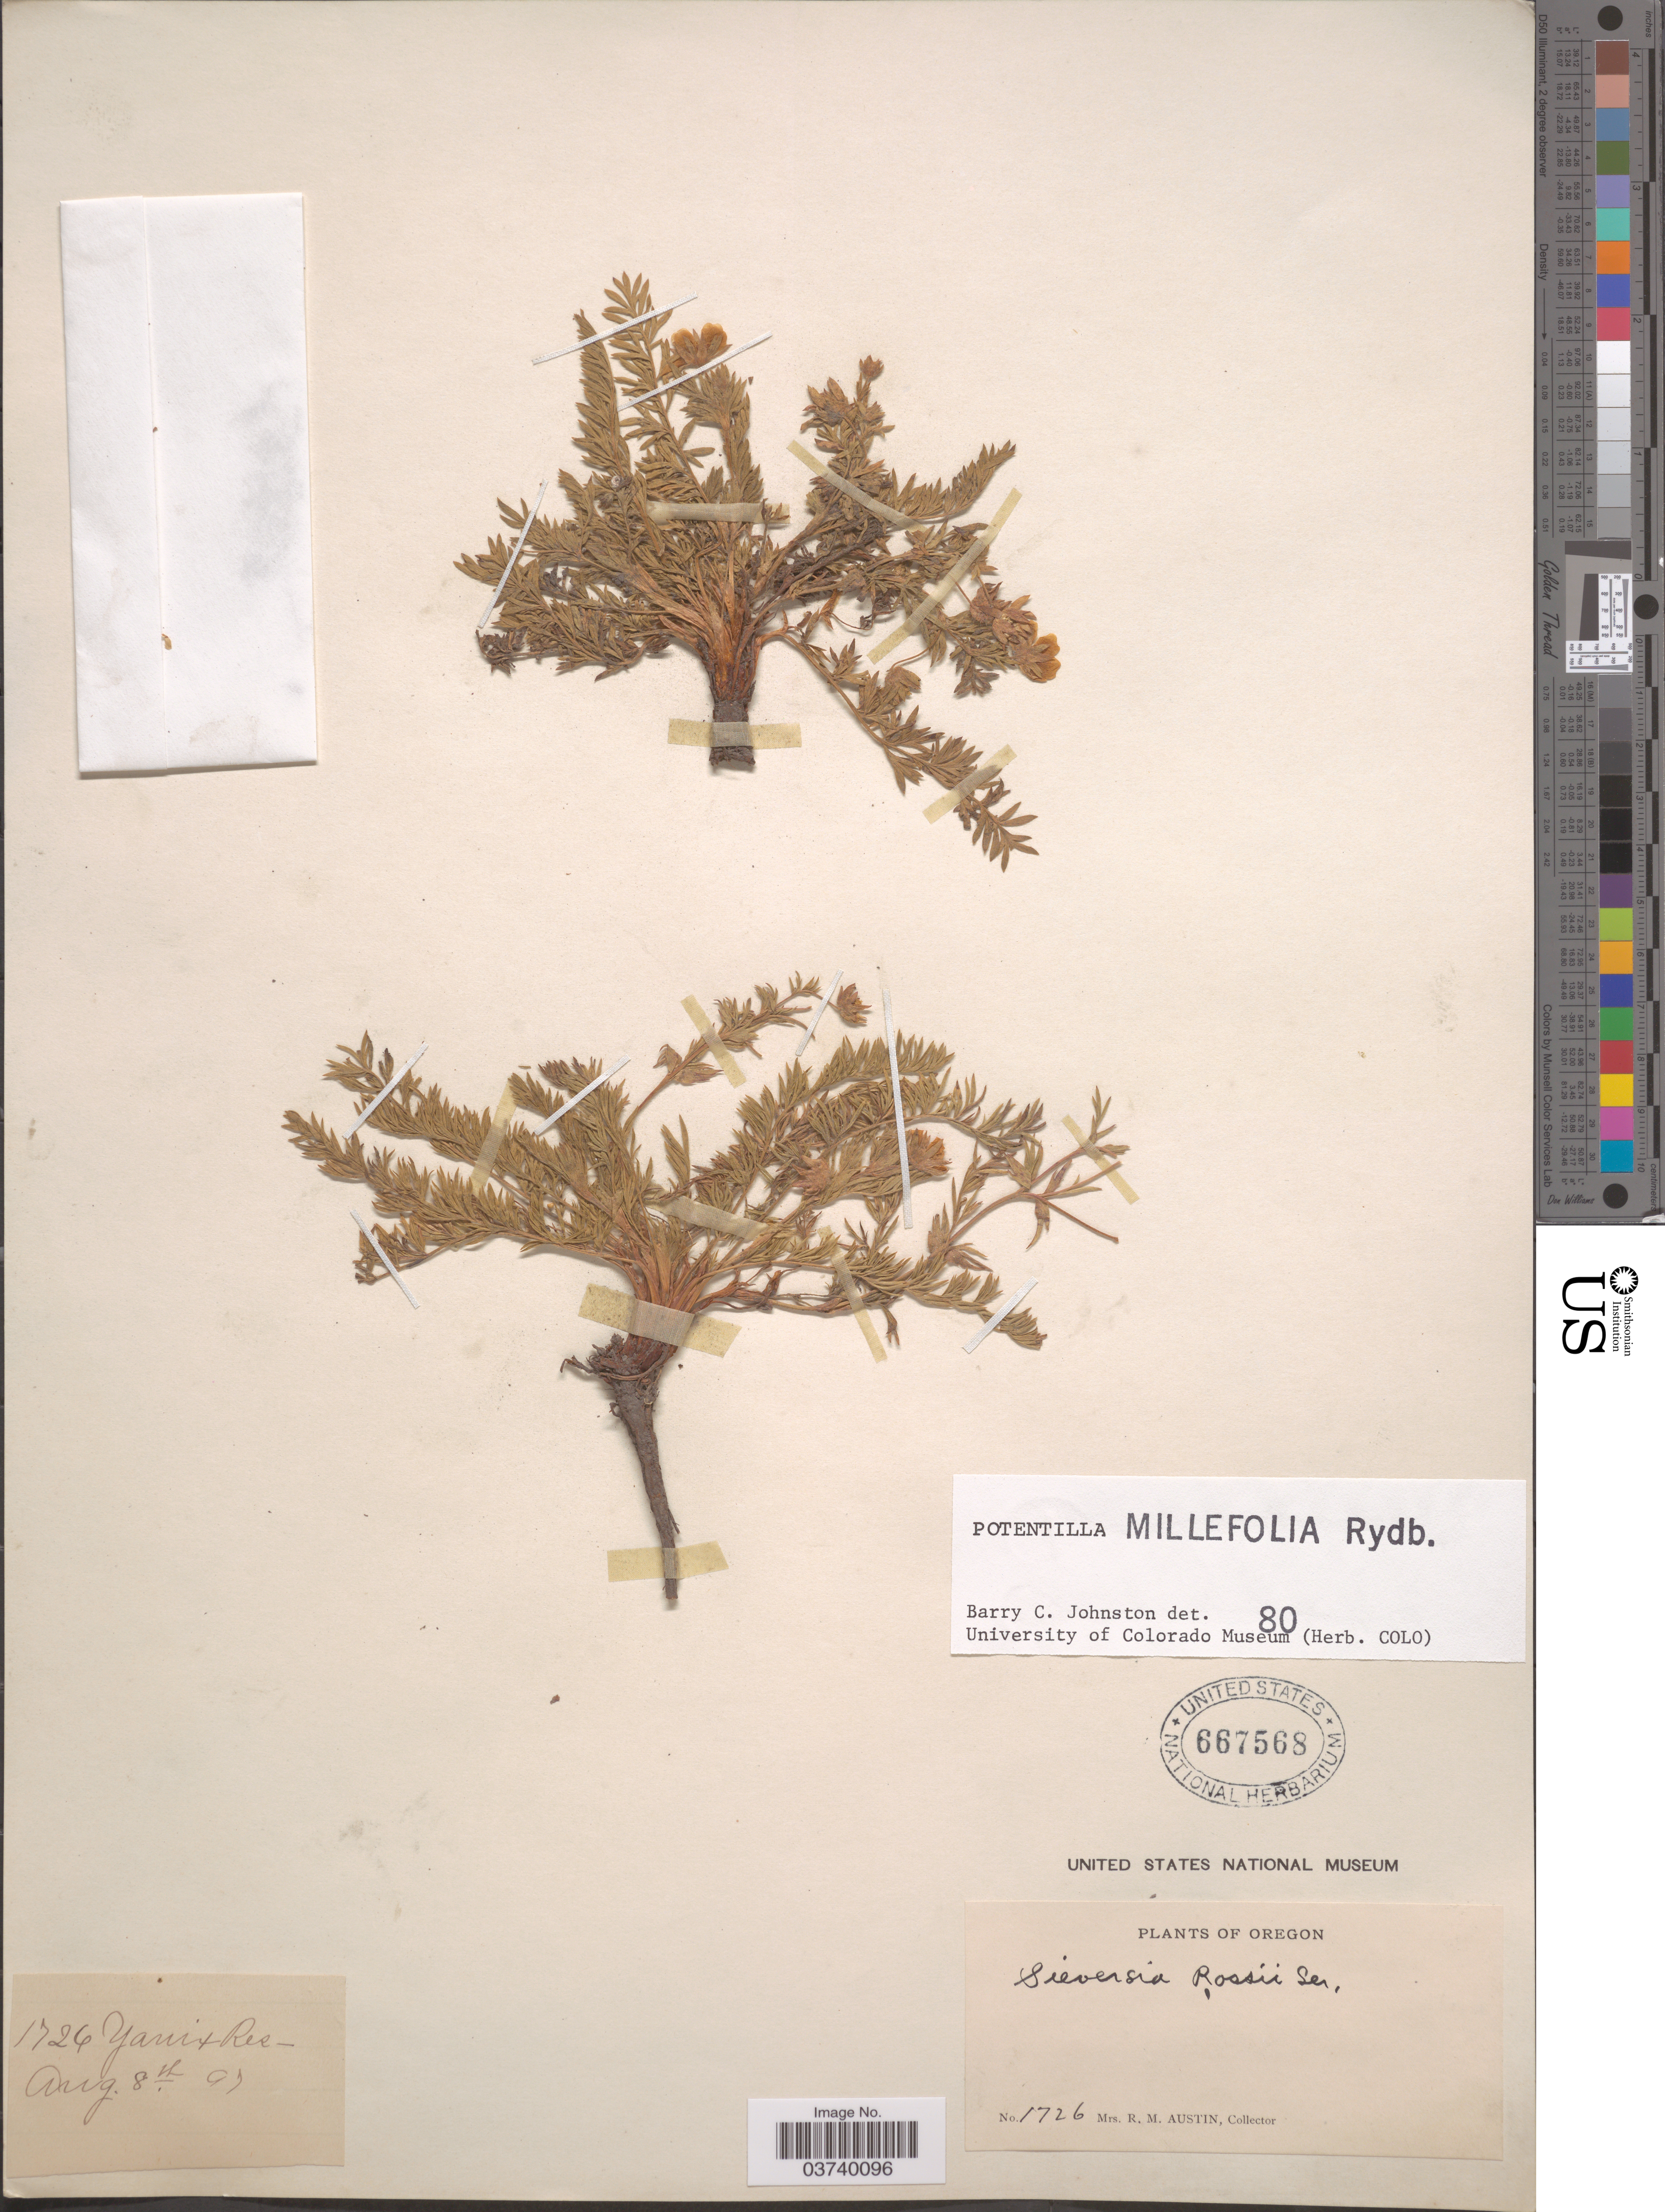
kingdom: Plantae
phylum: Tracheophyta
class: Magnoliopsida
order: Rosales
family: Rosaceae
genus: Potentilla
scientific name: Potentilla millefolia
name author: Rydb.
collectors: R. Austin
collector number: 1726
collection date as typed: Transcribed d/m/y: 8/8/97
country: United States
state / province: Oregon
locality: Yanix Res.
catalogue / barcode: US 667568